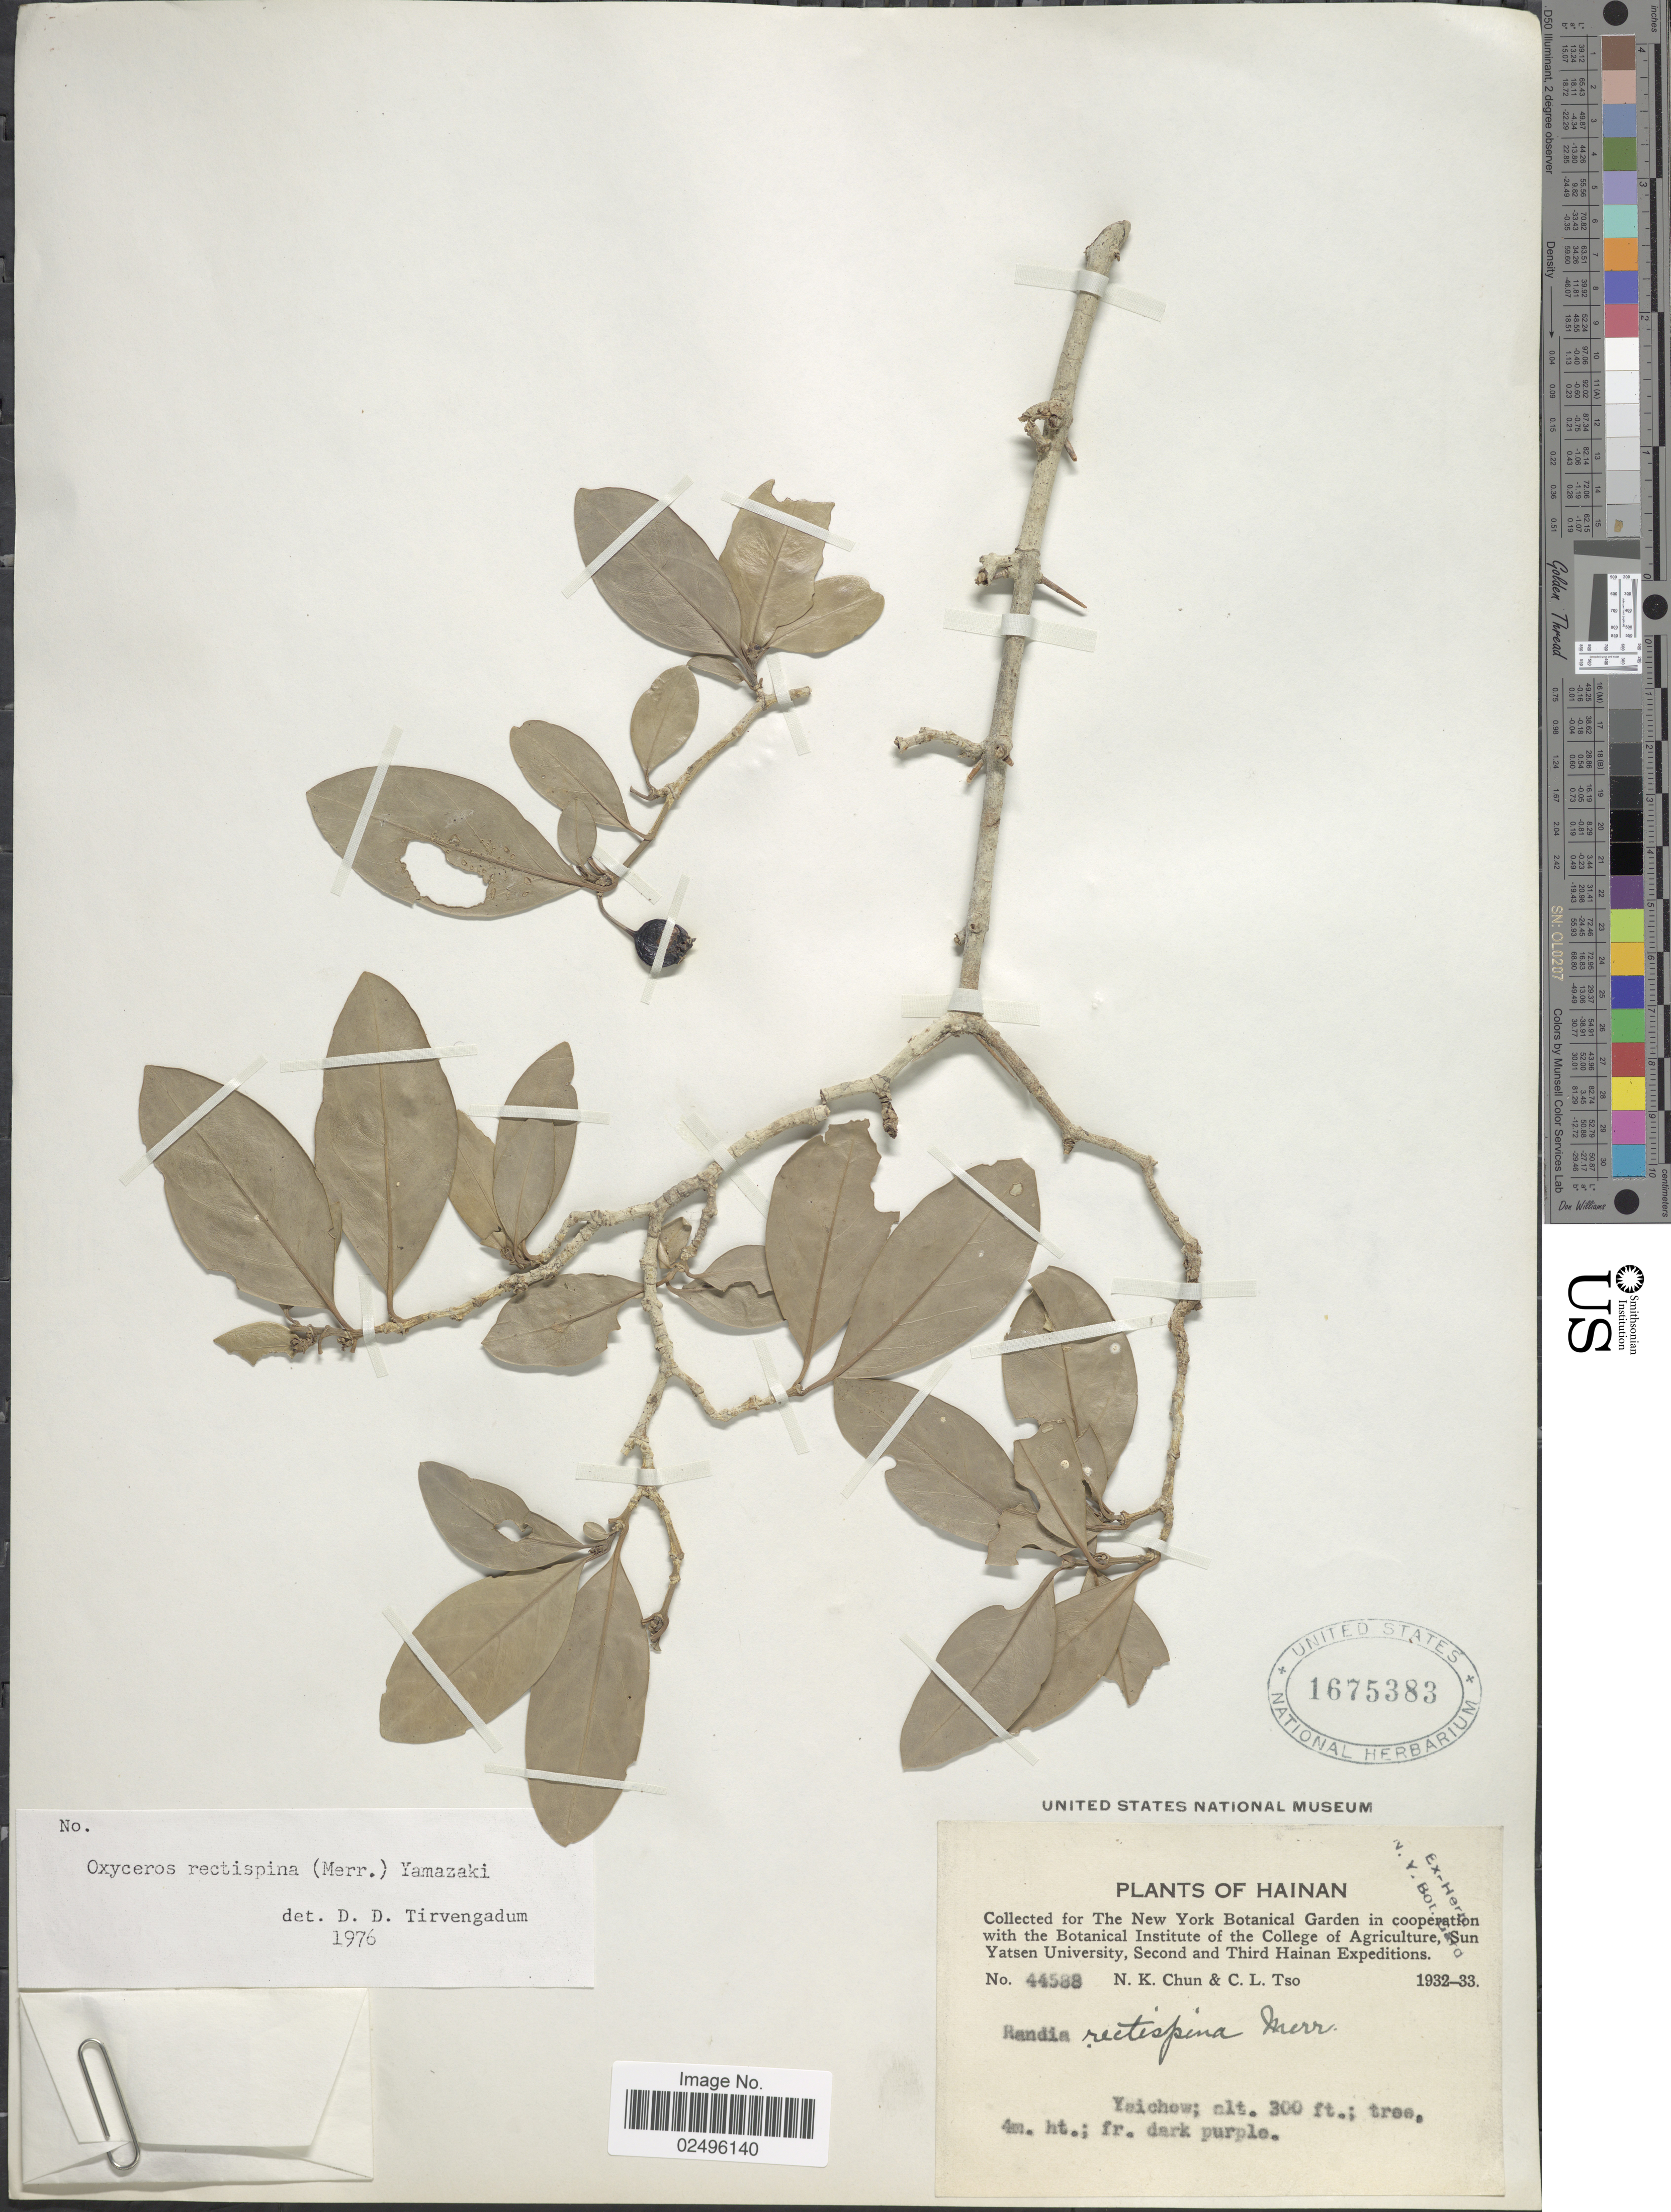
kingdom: Plantae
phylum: Tracheophyta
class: Magnoliopsida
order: Gentianales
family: Rubiaceae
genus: Benkara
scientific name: Benkara rectispina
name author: (Merr.) Ridsdale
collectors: N. K. Chun & C. Tso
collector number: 44588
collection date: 1932/1933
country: China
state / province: Hainan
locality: Yaichow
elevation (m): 91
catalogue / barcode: US 1675383